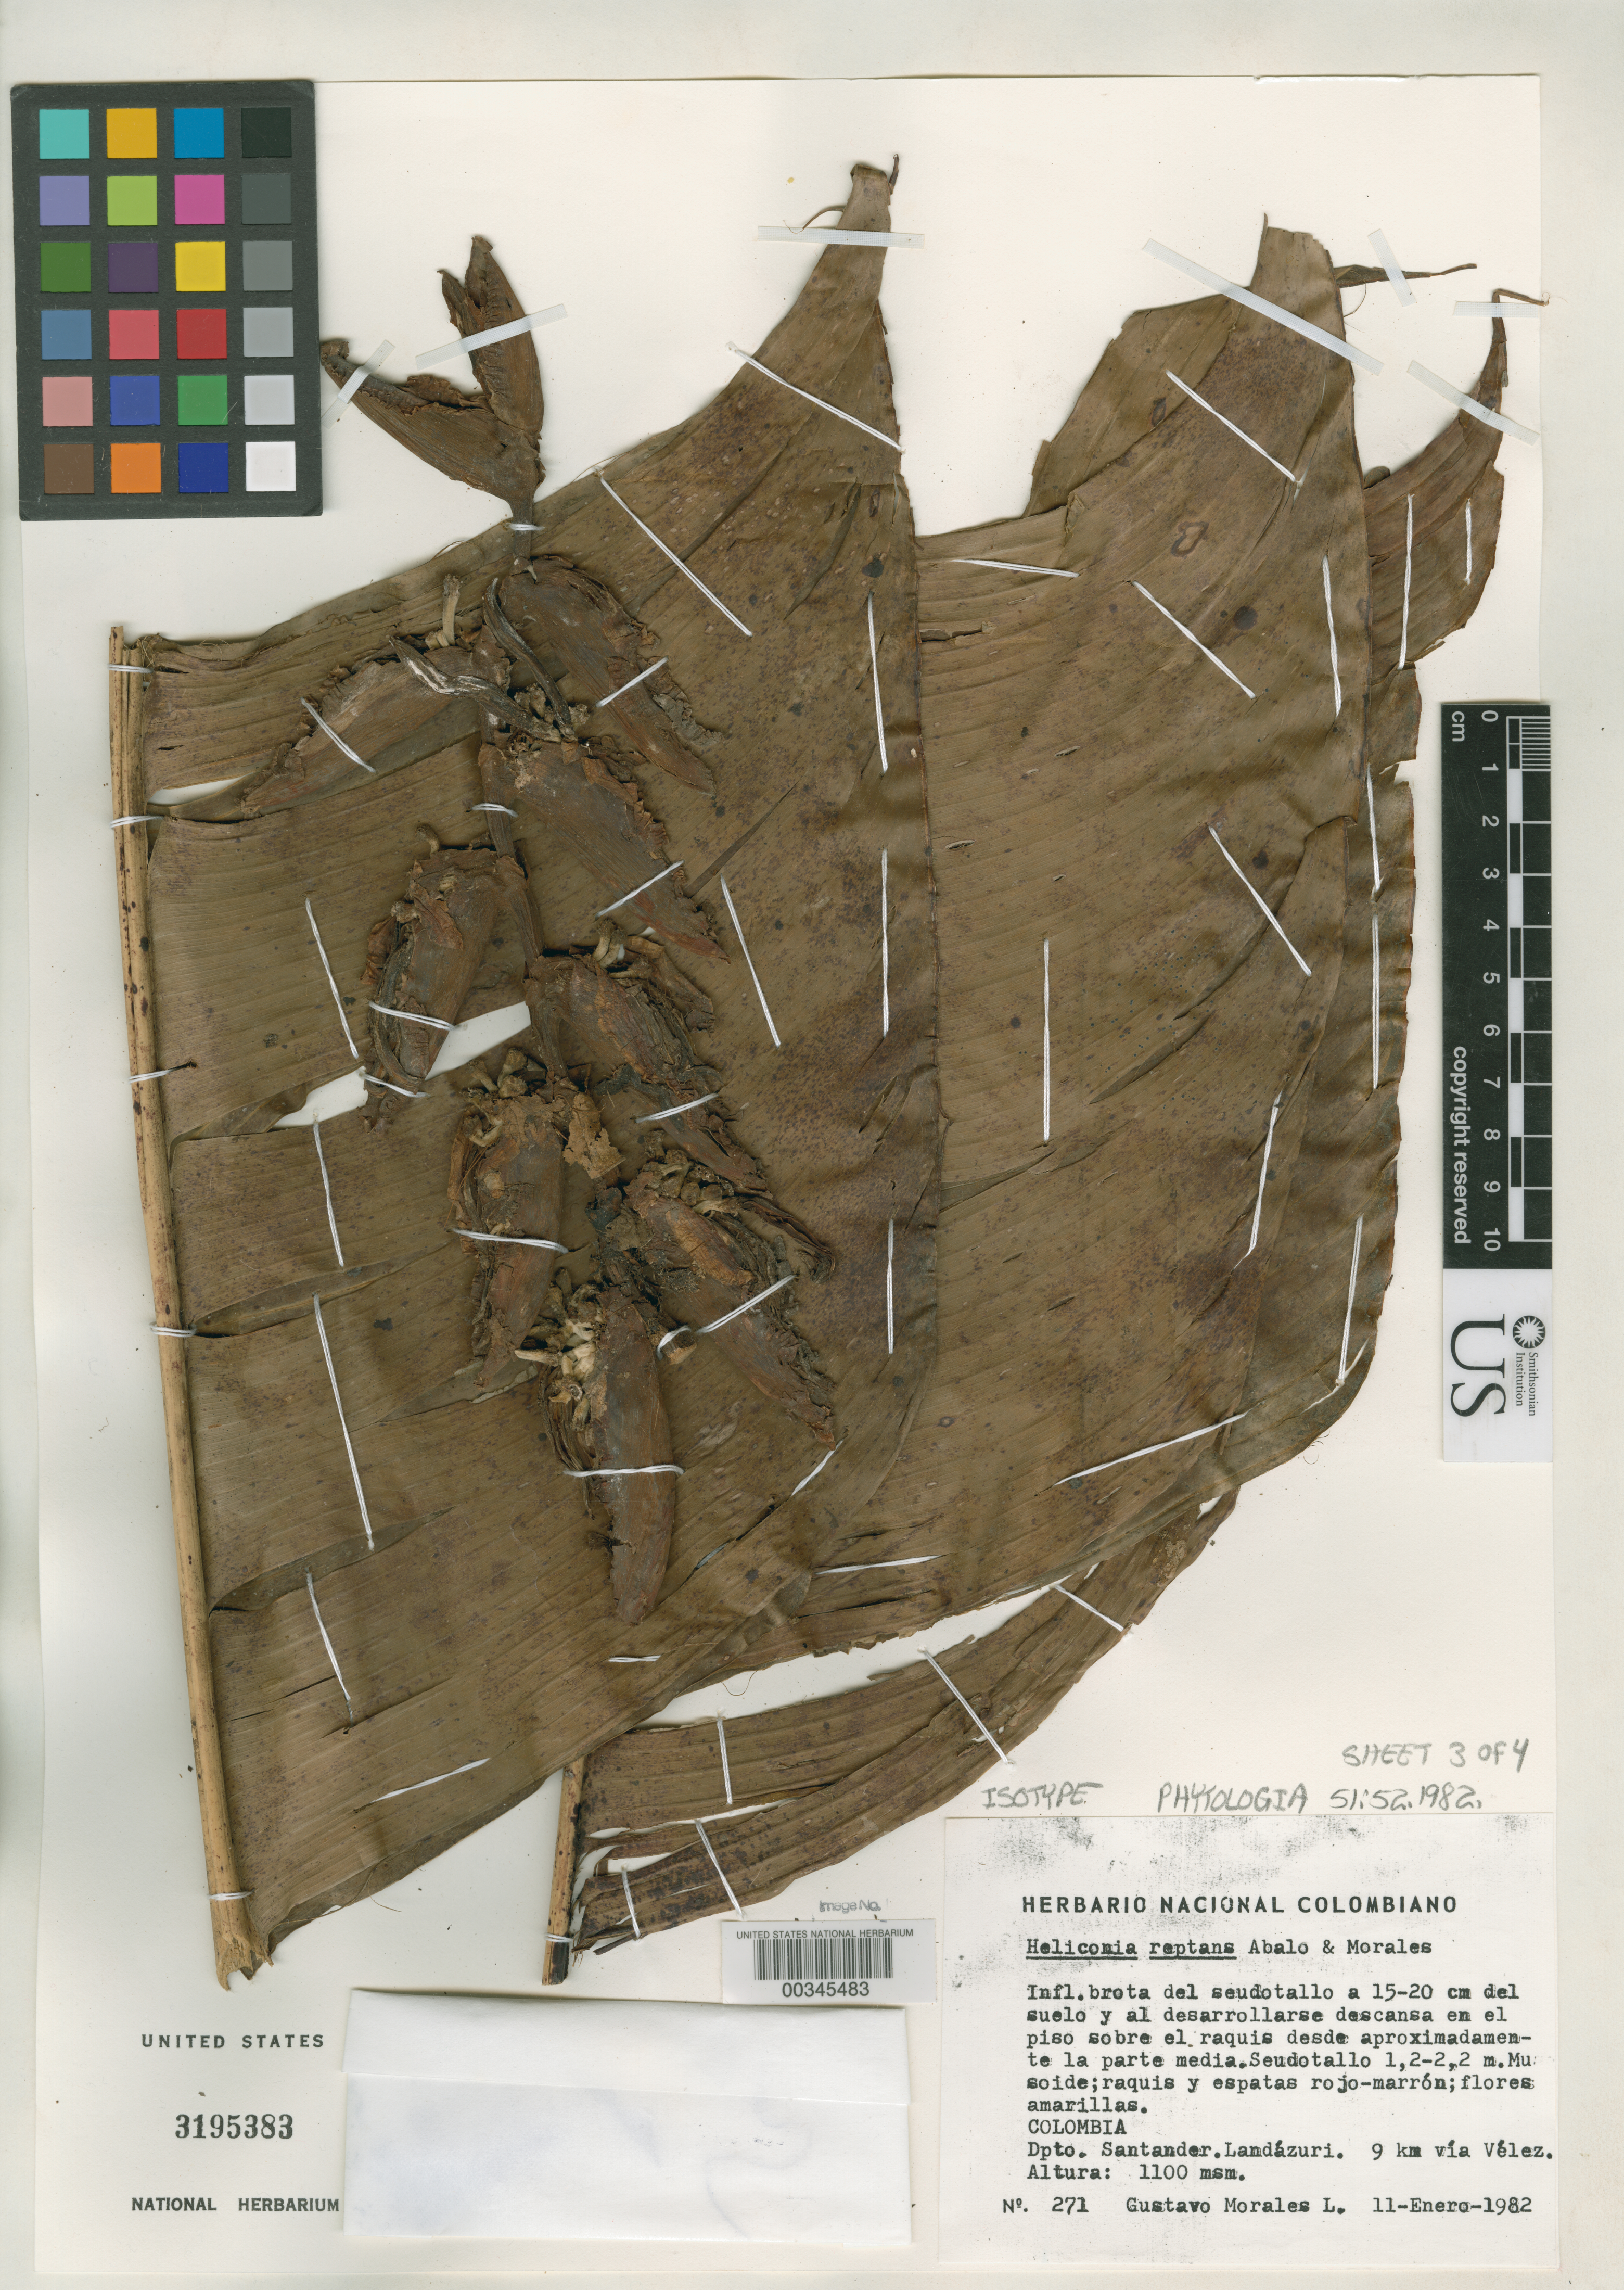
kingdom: Plantae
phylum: Tracheophyta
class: Liliopsida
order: Zingiberales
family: Heliconiaceae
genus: Heliconia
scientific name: Heliconia reptans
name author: Abalo & G. Morales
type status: Isotype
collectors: G. Morales L.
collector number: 271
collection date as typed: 11 Jan 1982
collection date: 1982-01-11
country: Colombia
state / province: Santander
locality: Landazuri, 9 km via Velez.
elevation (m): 1100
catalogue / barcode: US 3195383